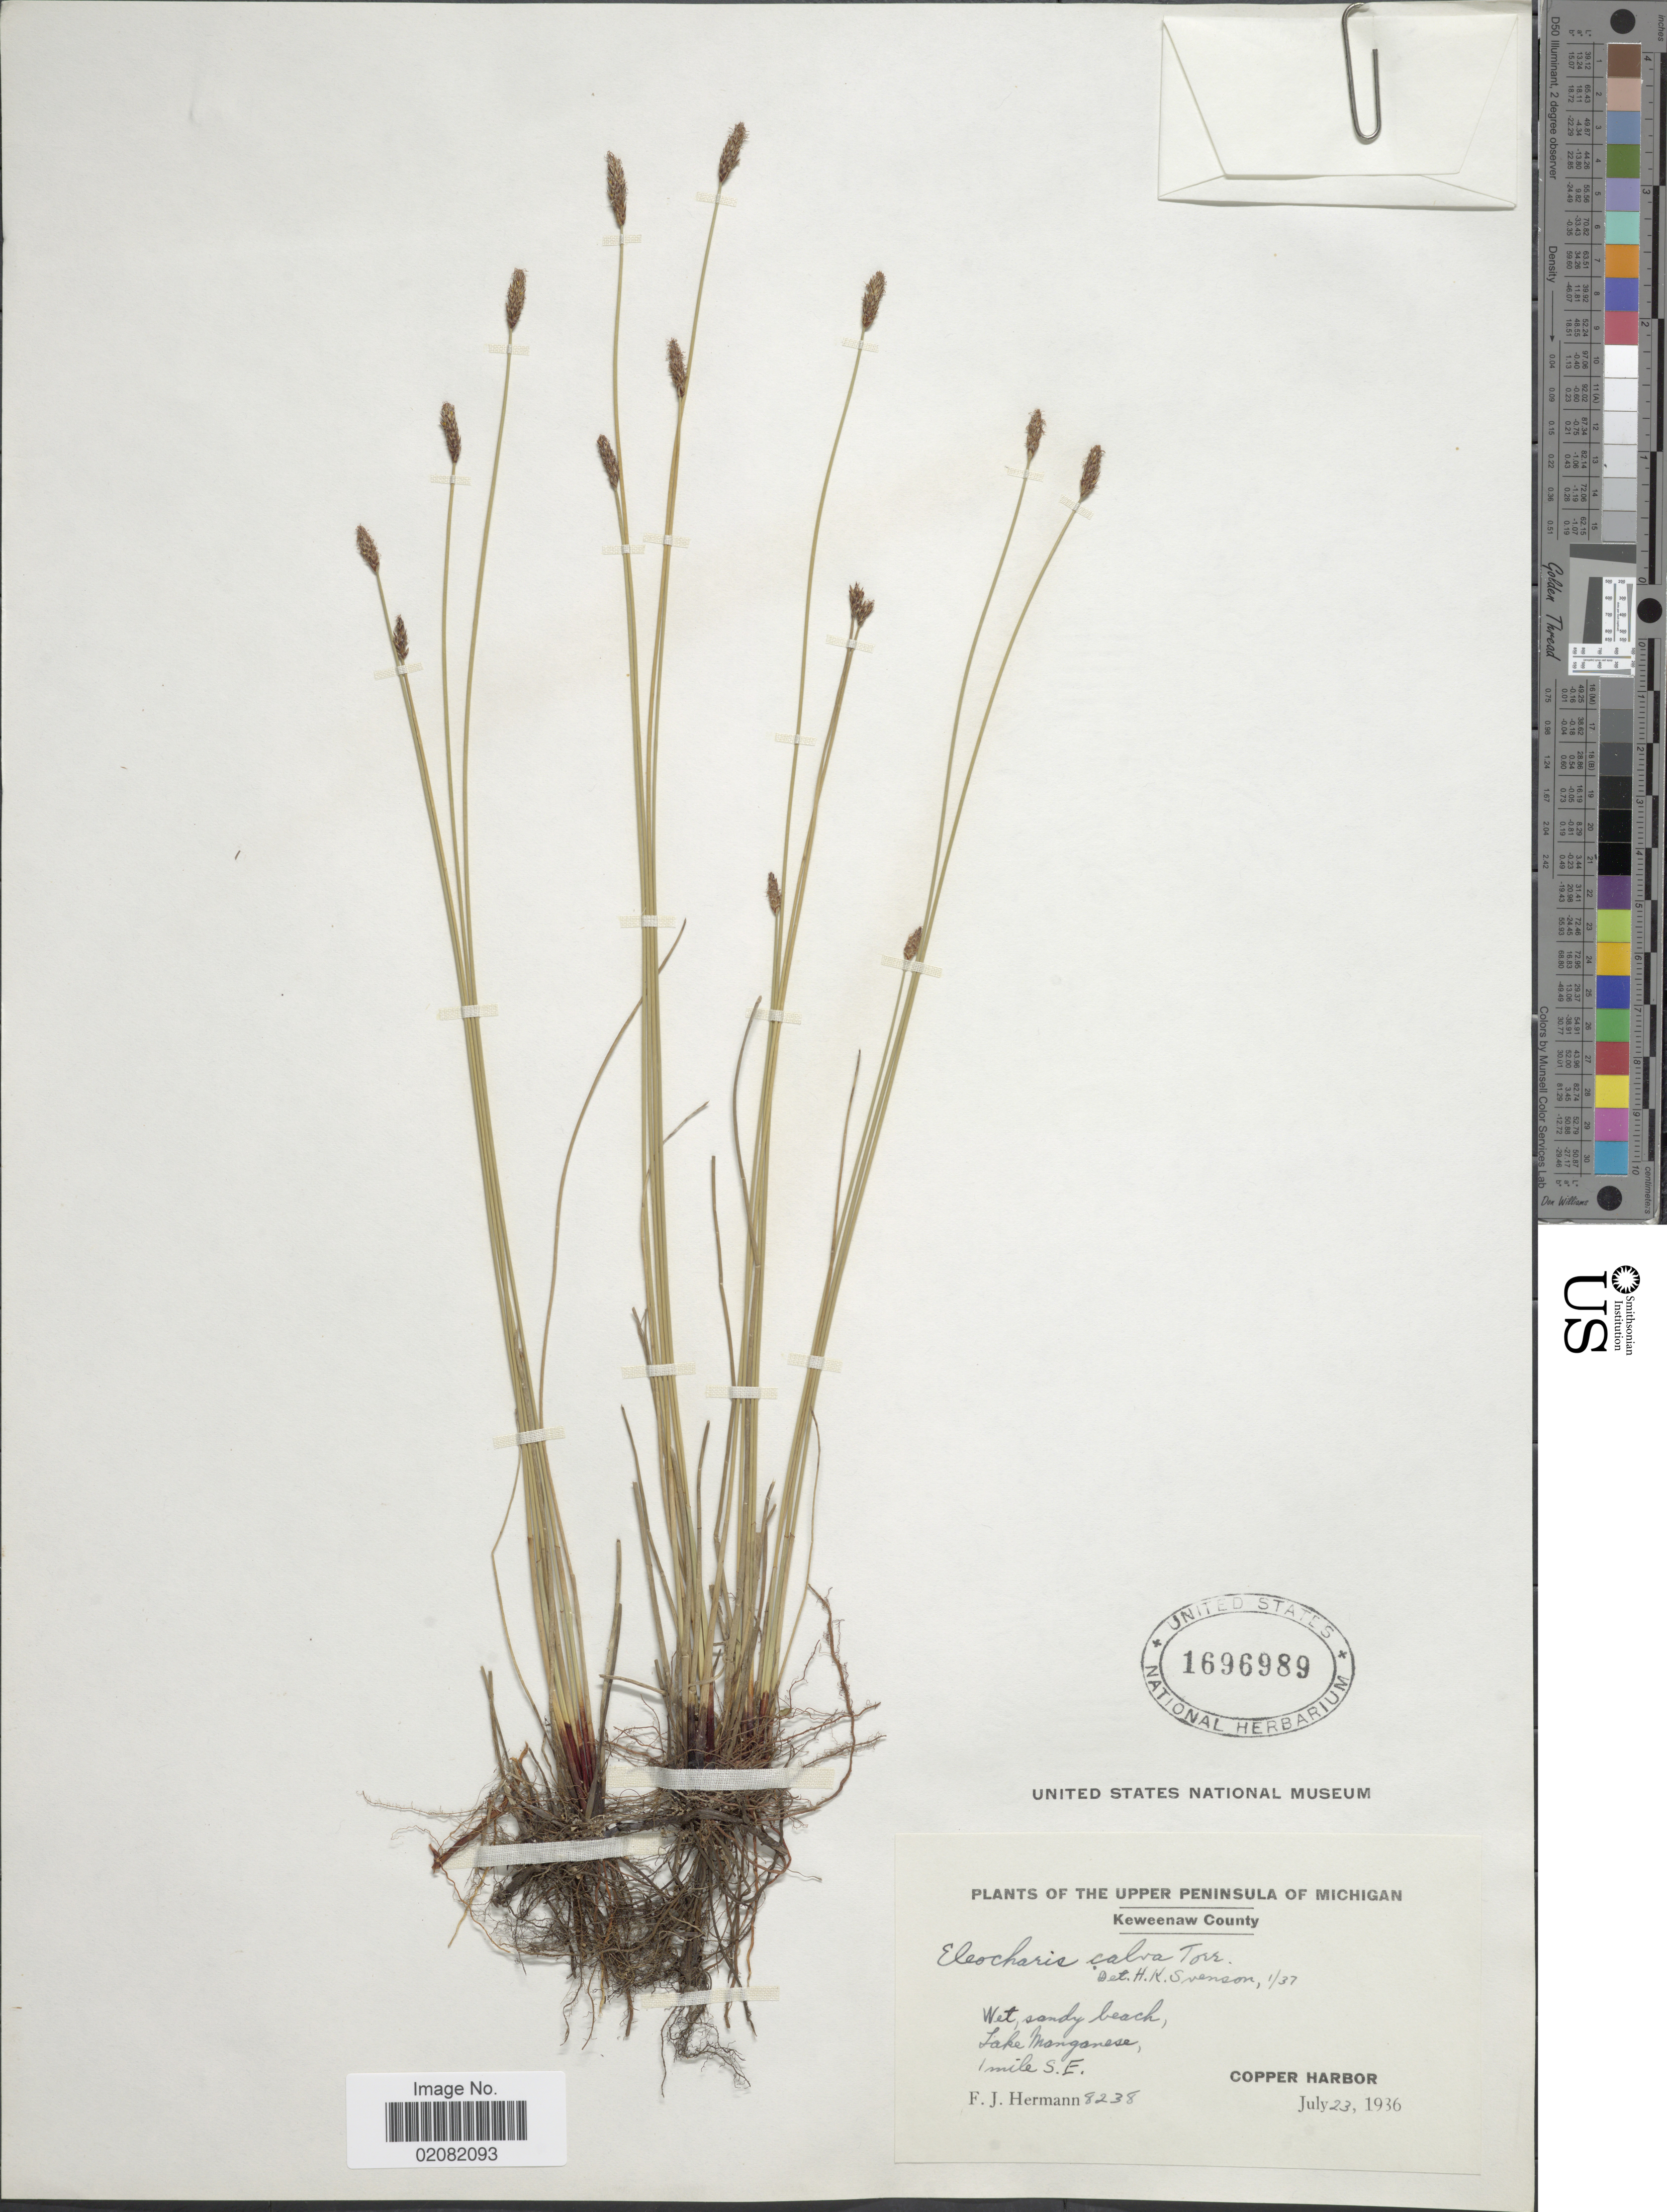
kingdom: Plantae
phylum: Tracheophyta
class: Liliopsida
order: Poales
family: Cyperaceae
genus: Eleocharis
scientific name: Eleocharis erythropoda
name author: Steud.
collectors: F. J. Hermann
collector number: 8238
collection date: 1936-07-23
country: United States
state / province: Michigan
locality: The Upper Peninsula of Michigan, Keweenaw County, Wet, sandy beach, Lake Manganese, 1 mile S.E. Copper Harbor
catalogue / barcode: US 1696989